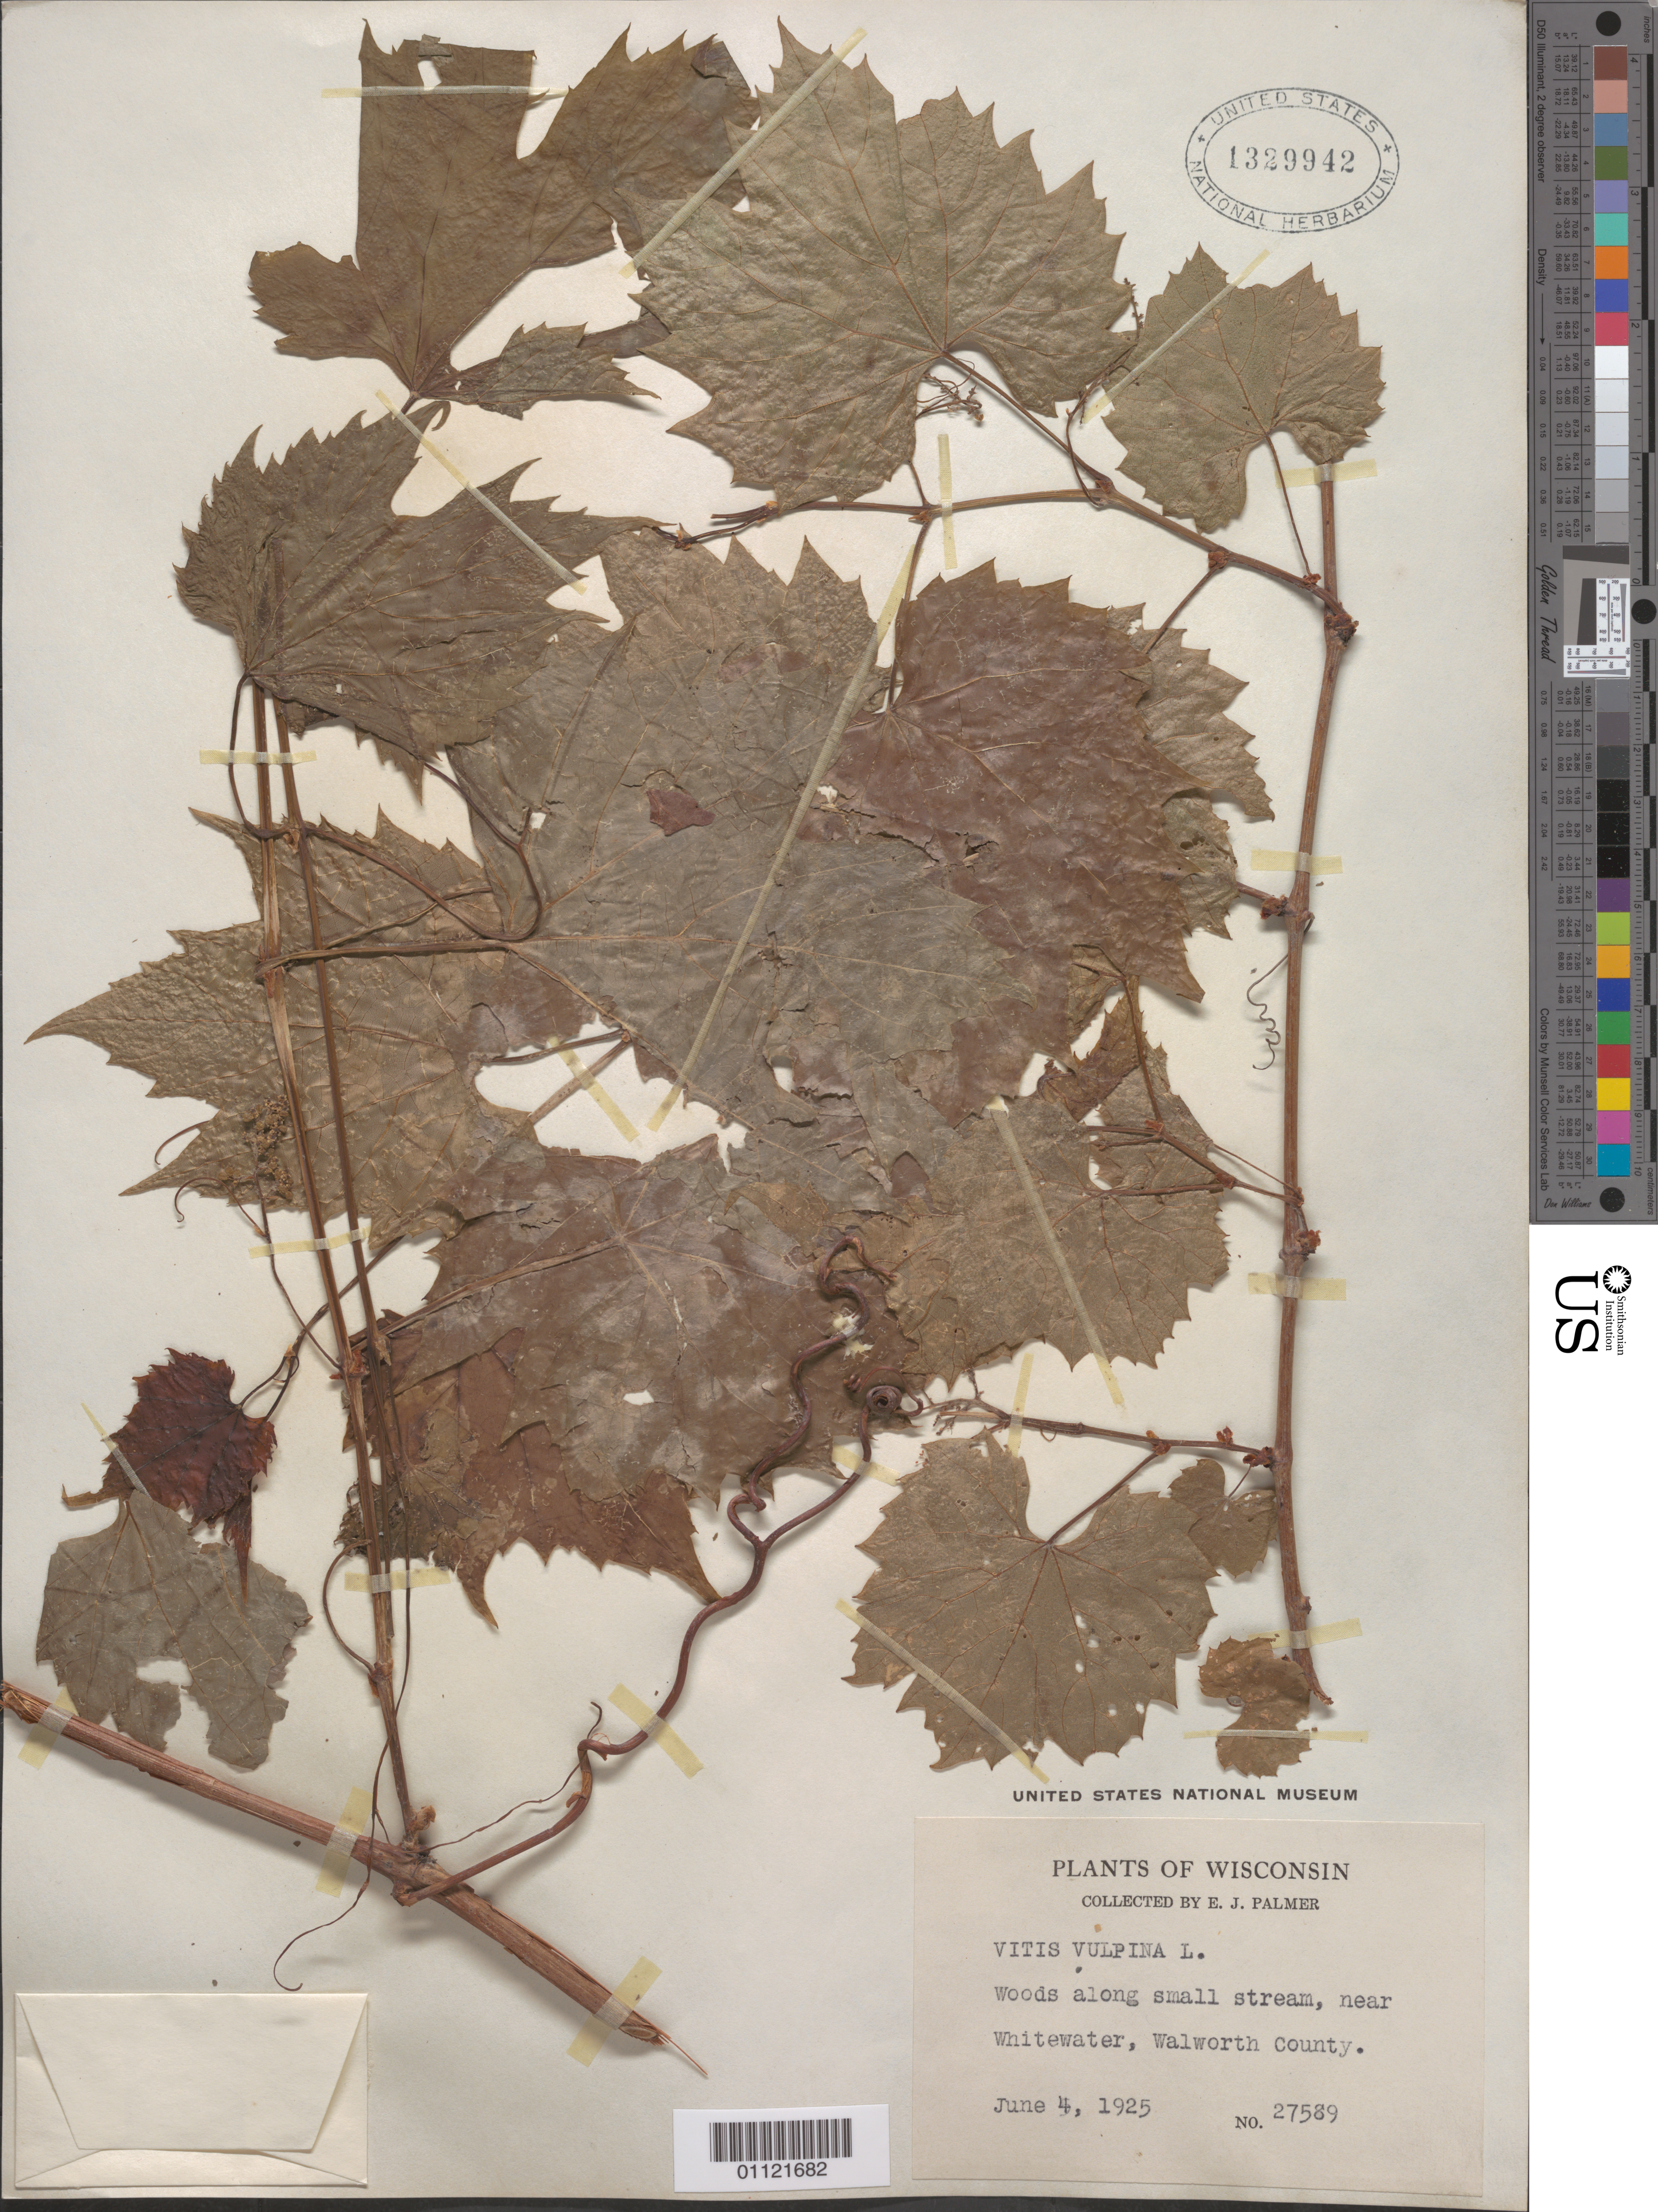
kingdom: Plantae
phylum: Tracheophyta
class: Magnoliopsida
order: Vitales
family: Vitaceae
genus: Vitis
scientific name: Vitis vulpina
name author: L.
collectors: E. J. Palmer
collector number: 27589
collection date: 1925-06-04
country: United States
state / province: Wisconsin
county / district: Walworth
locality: near Whitewater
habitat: woods along small stream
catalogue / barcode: US 27589